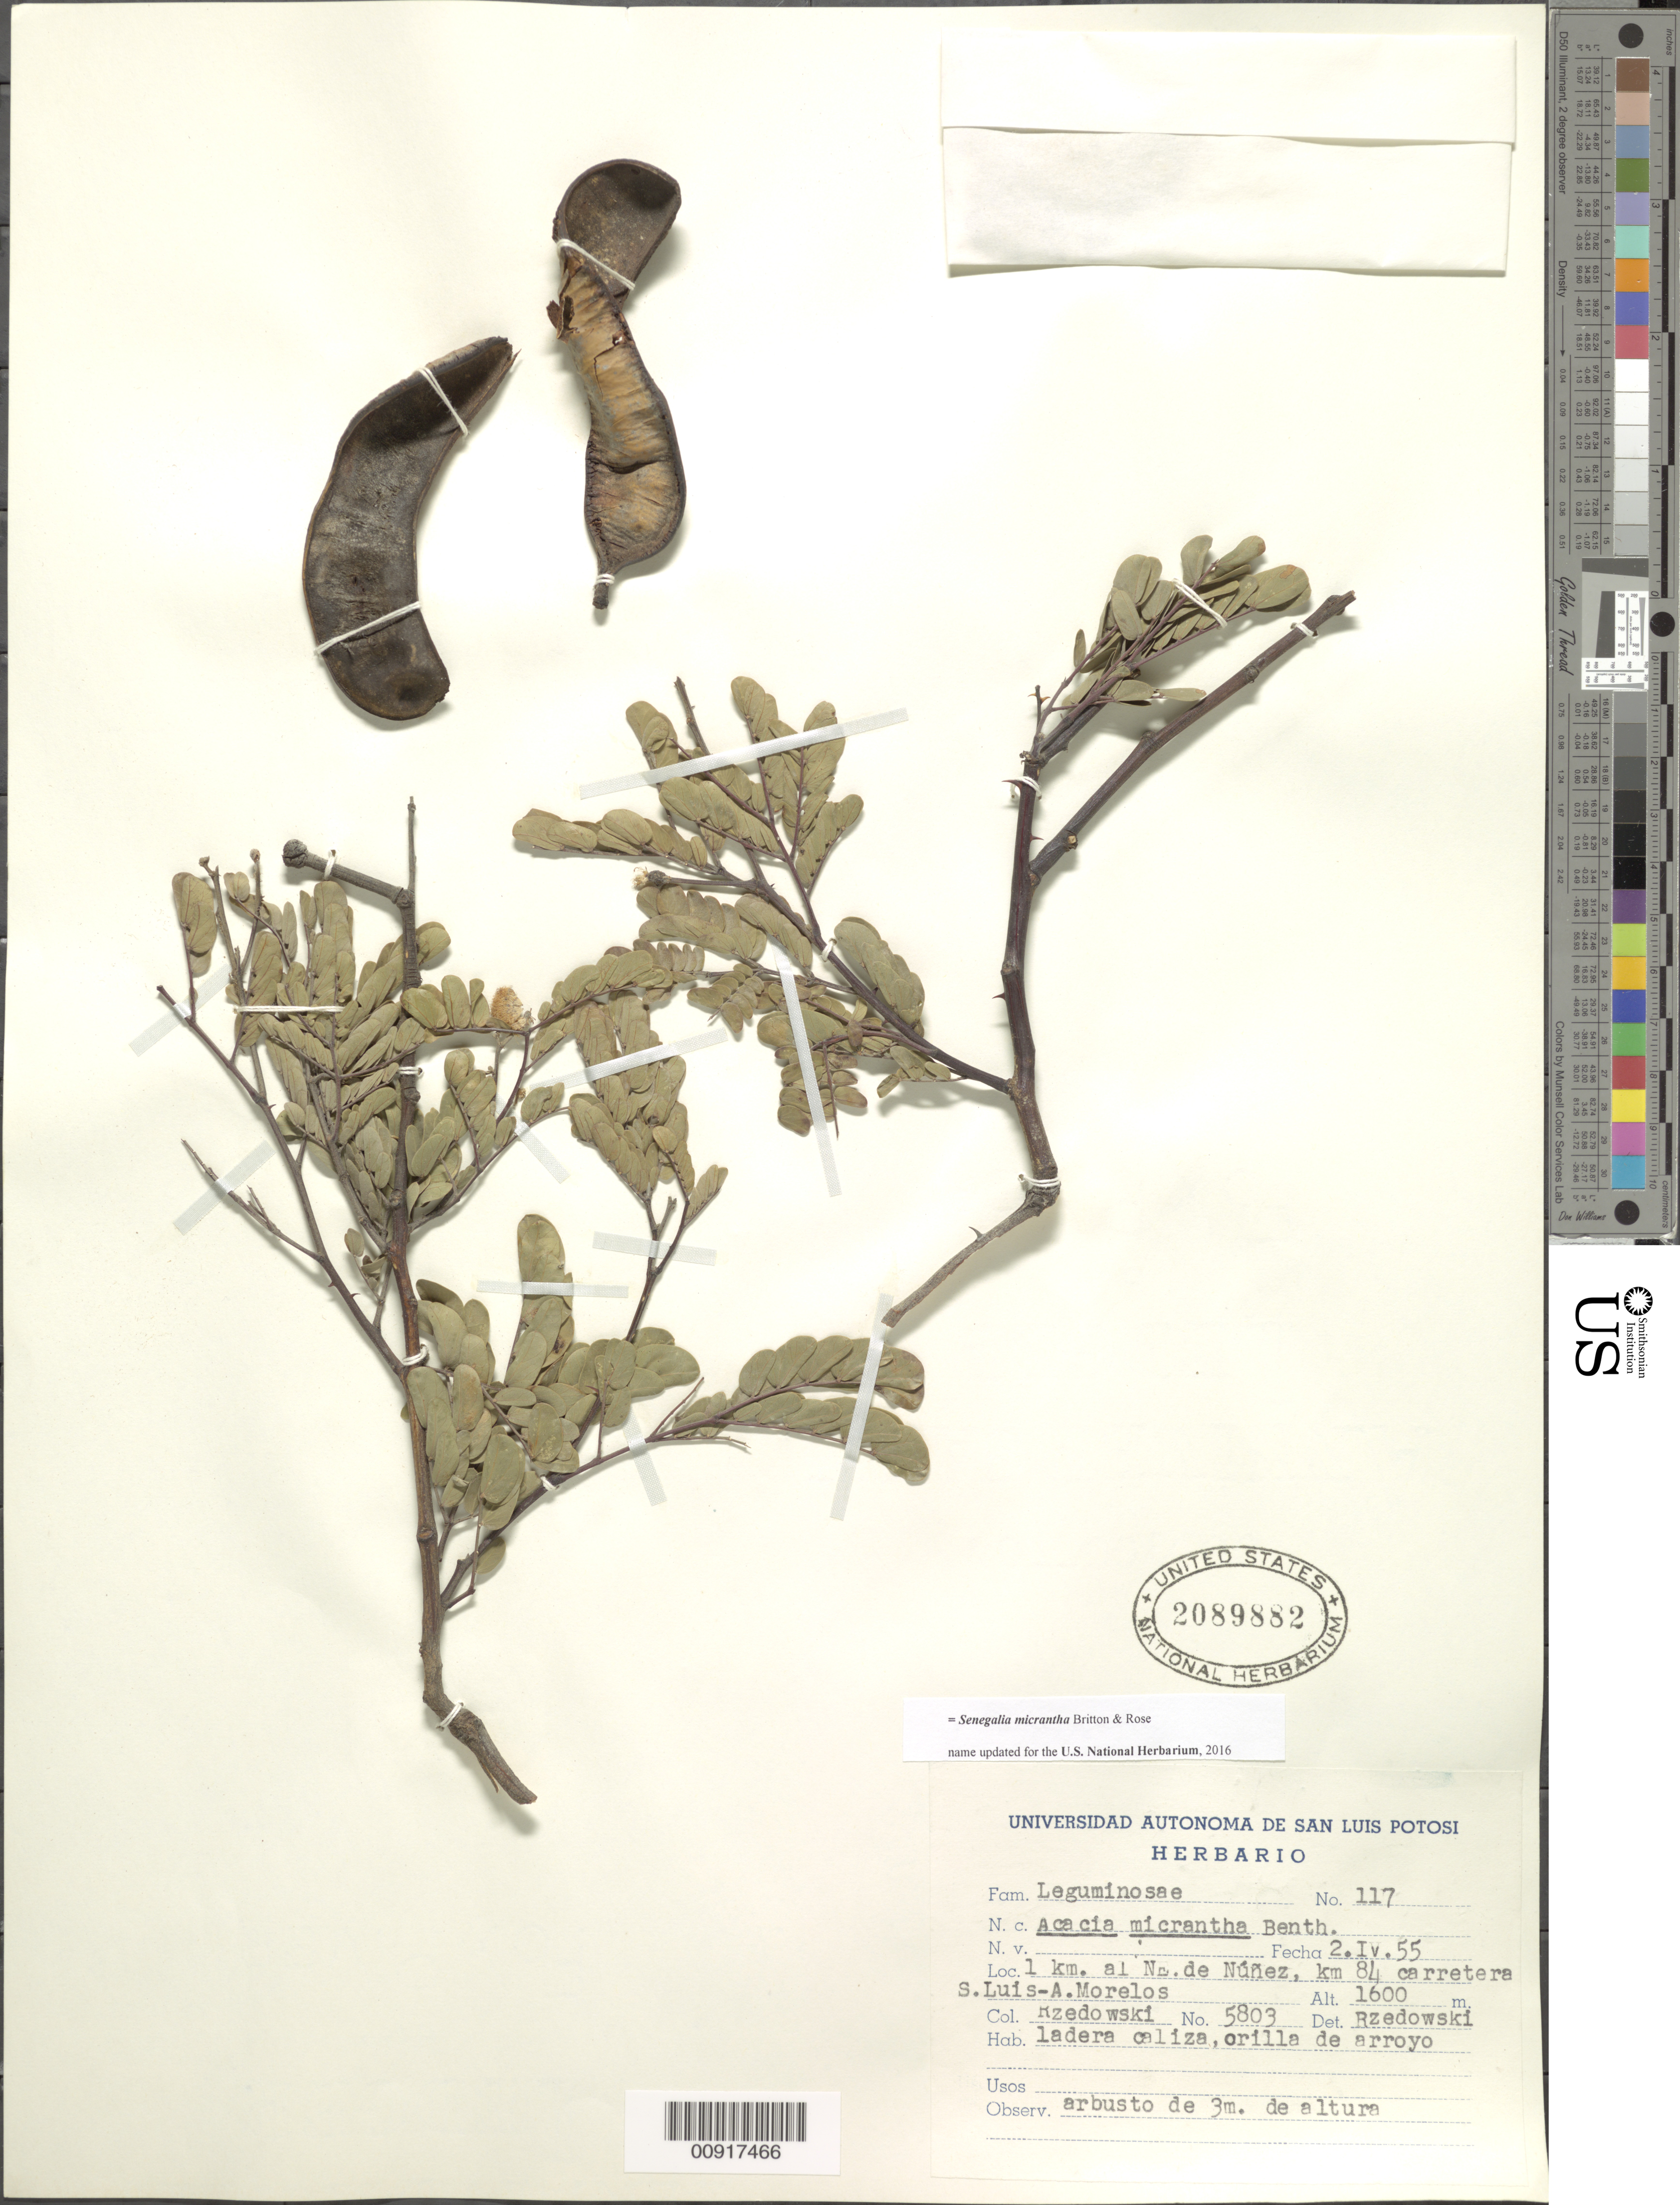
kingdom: Plantae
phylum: Tracheophyta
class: Magnoliopsida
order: Fabales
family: Fabaceae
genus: Senegalia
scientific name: Senegalia micrantha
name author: Britton & Rose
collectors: J. Rzedowski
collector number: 5803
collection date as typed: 02 Apr 1955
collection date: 1955-04-02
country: Mexico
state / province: San Luis Potosí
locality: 1 km. al NE de Núñez, km. 84 carretera S. Luis - A. Morelos.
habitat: Ladera caliza, orilla de arroyo.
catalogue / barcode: US 2089882